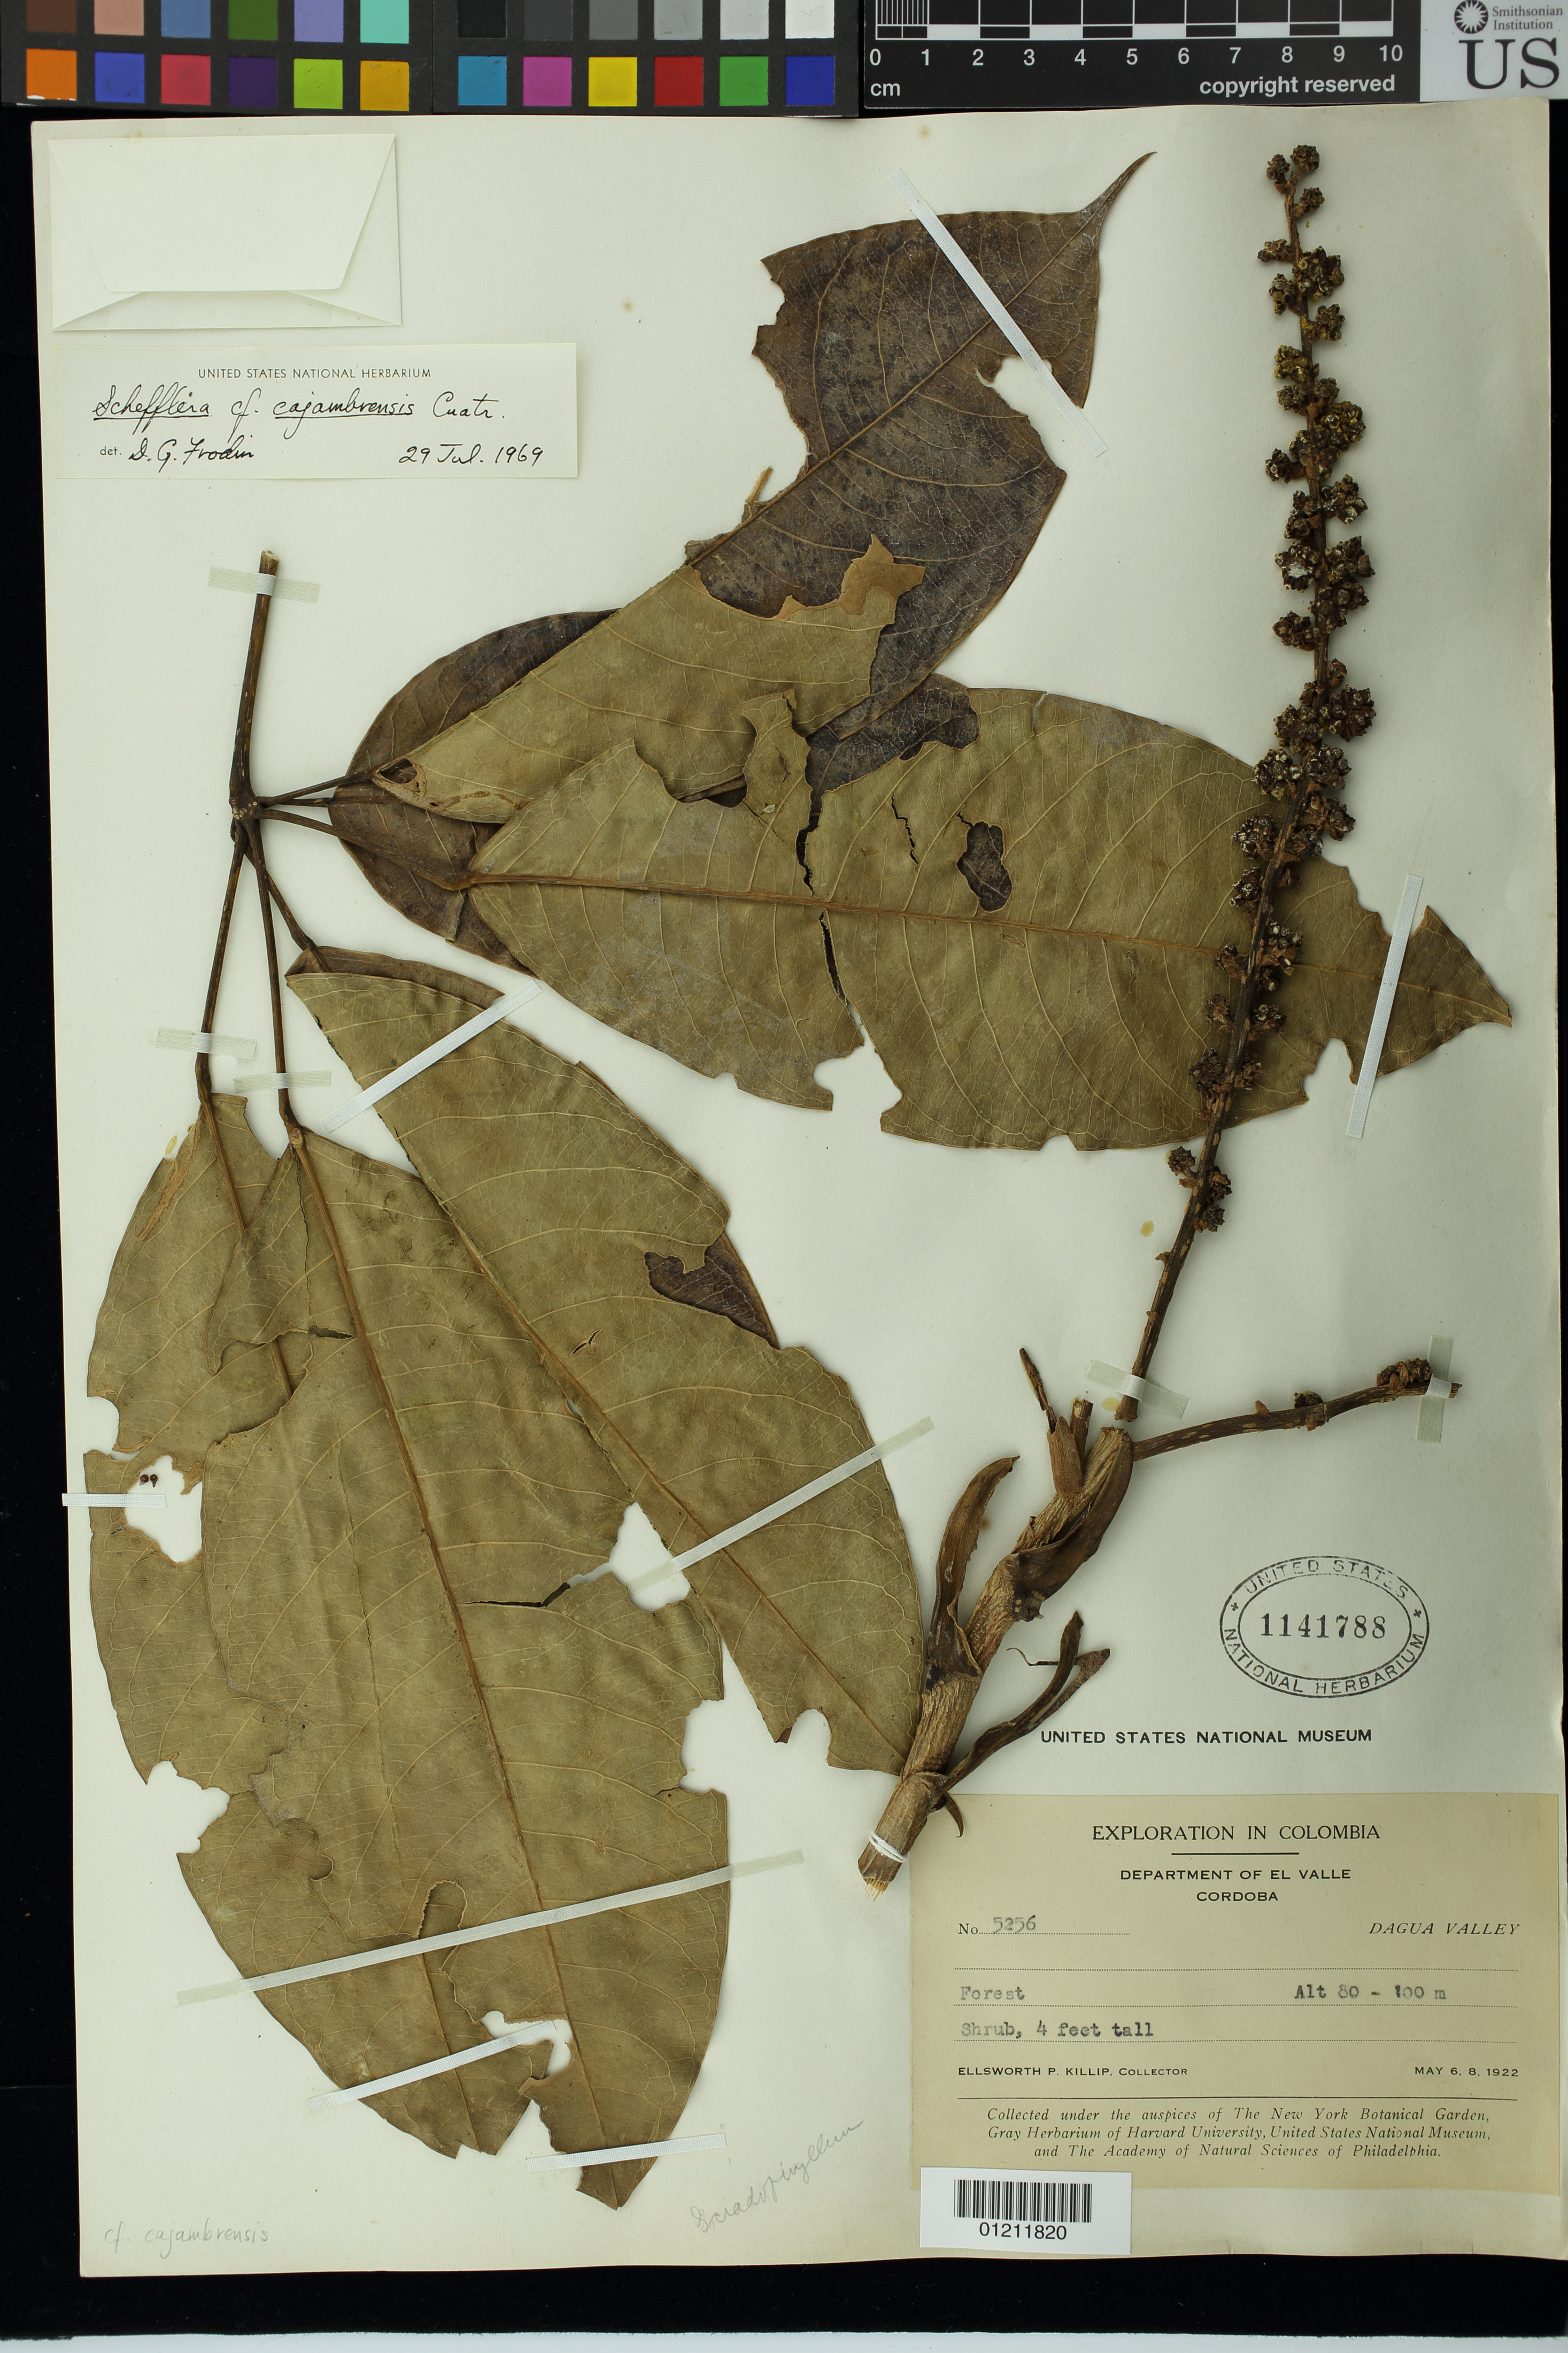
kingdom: Plantae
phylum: Tracheophyta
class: Magnoliopsida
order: Apiales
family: Araliaceae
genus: Schefflera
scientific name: Schefflera cajambrensis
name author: Cuatrec.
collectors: E. P. Killip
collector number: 5256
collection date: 1922-05-06/1922-05-08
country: Colombia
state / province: Valle del Cauca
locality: El Valle Cordoba. Dagua Valley. Forest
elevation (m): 80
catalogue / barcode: US 1141788